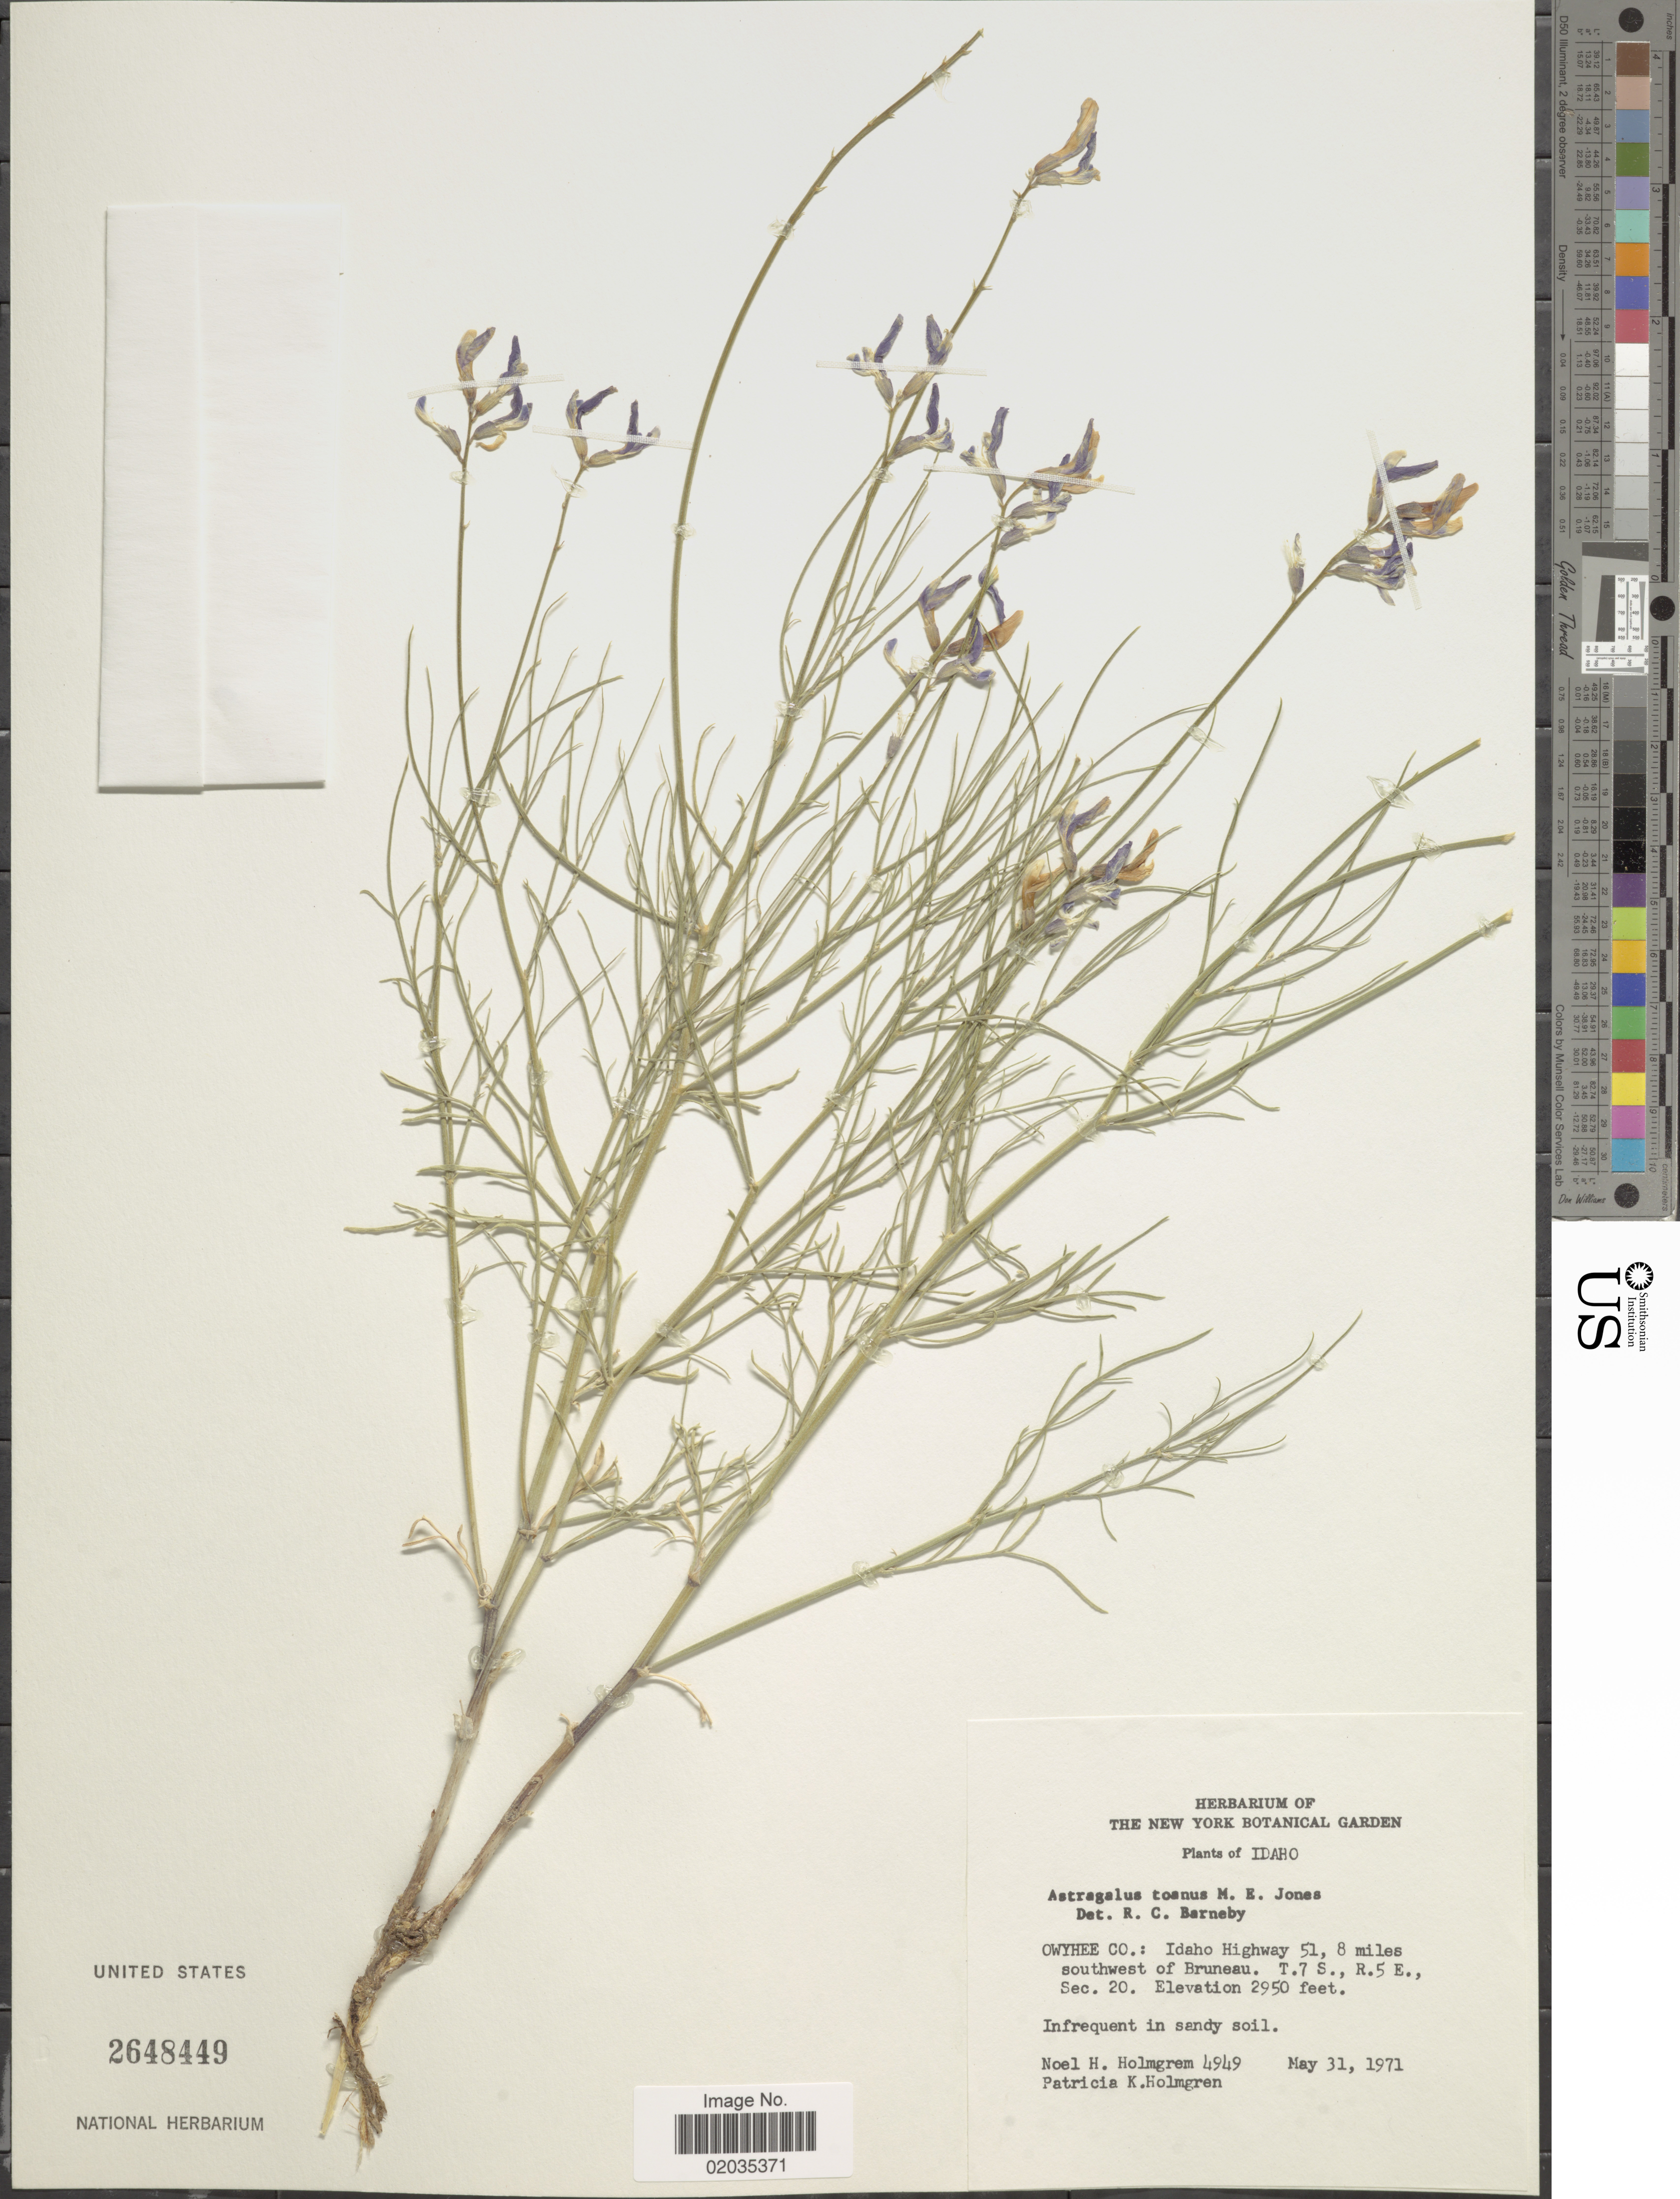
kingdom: Plantae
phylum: Tracheophyta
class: Magnoliopsida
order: Fabales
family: Fabaceae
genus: Astragalus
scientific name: Astragalus toanus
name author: M.E. Jones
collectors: N. H. Holmgren & P. K. Holmgren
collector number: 4949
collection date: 1971-05-31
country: United States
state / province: Idaho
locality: Owyhee Co.: Idaho Highway 51, 8 miles southwest of Bruneau. T.7 S., R.5 E., Sec. 20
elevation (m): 899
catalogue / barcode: US 2648449